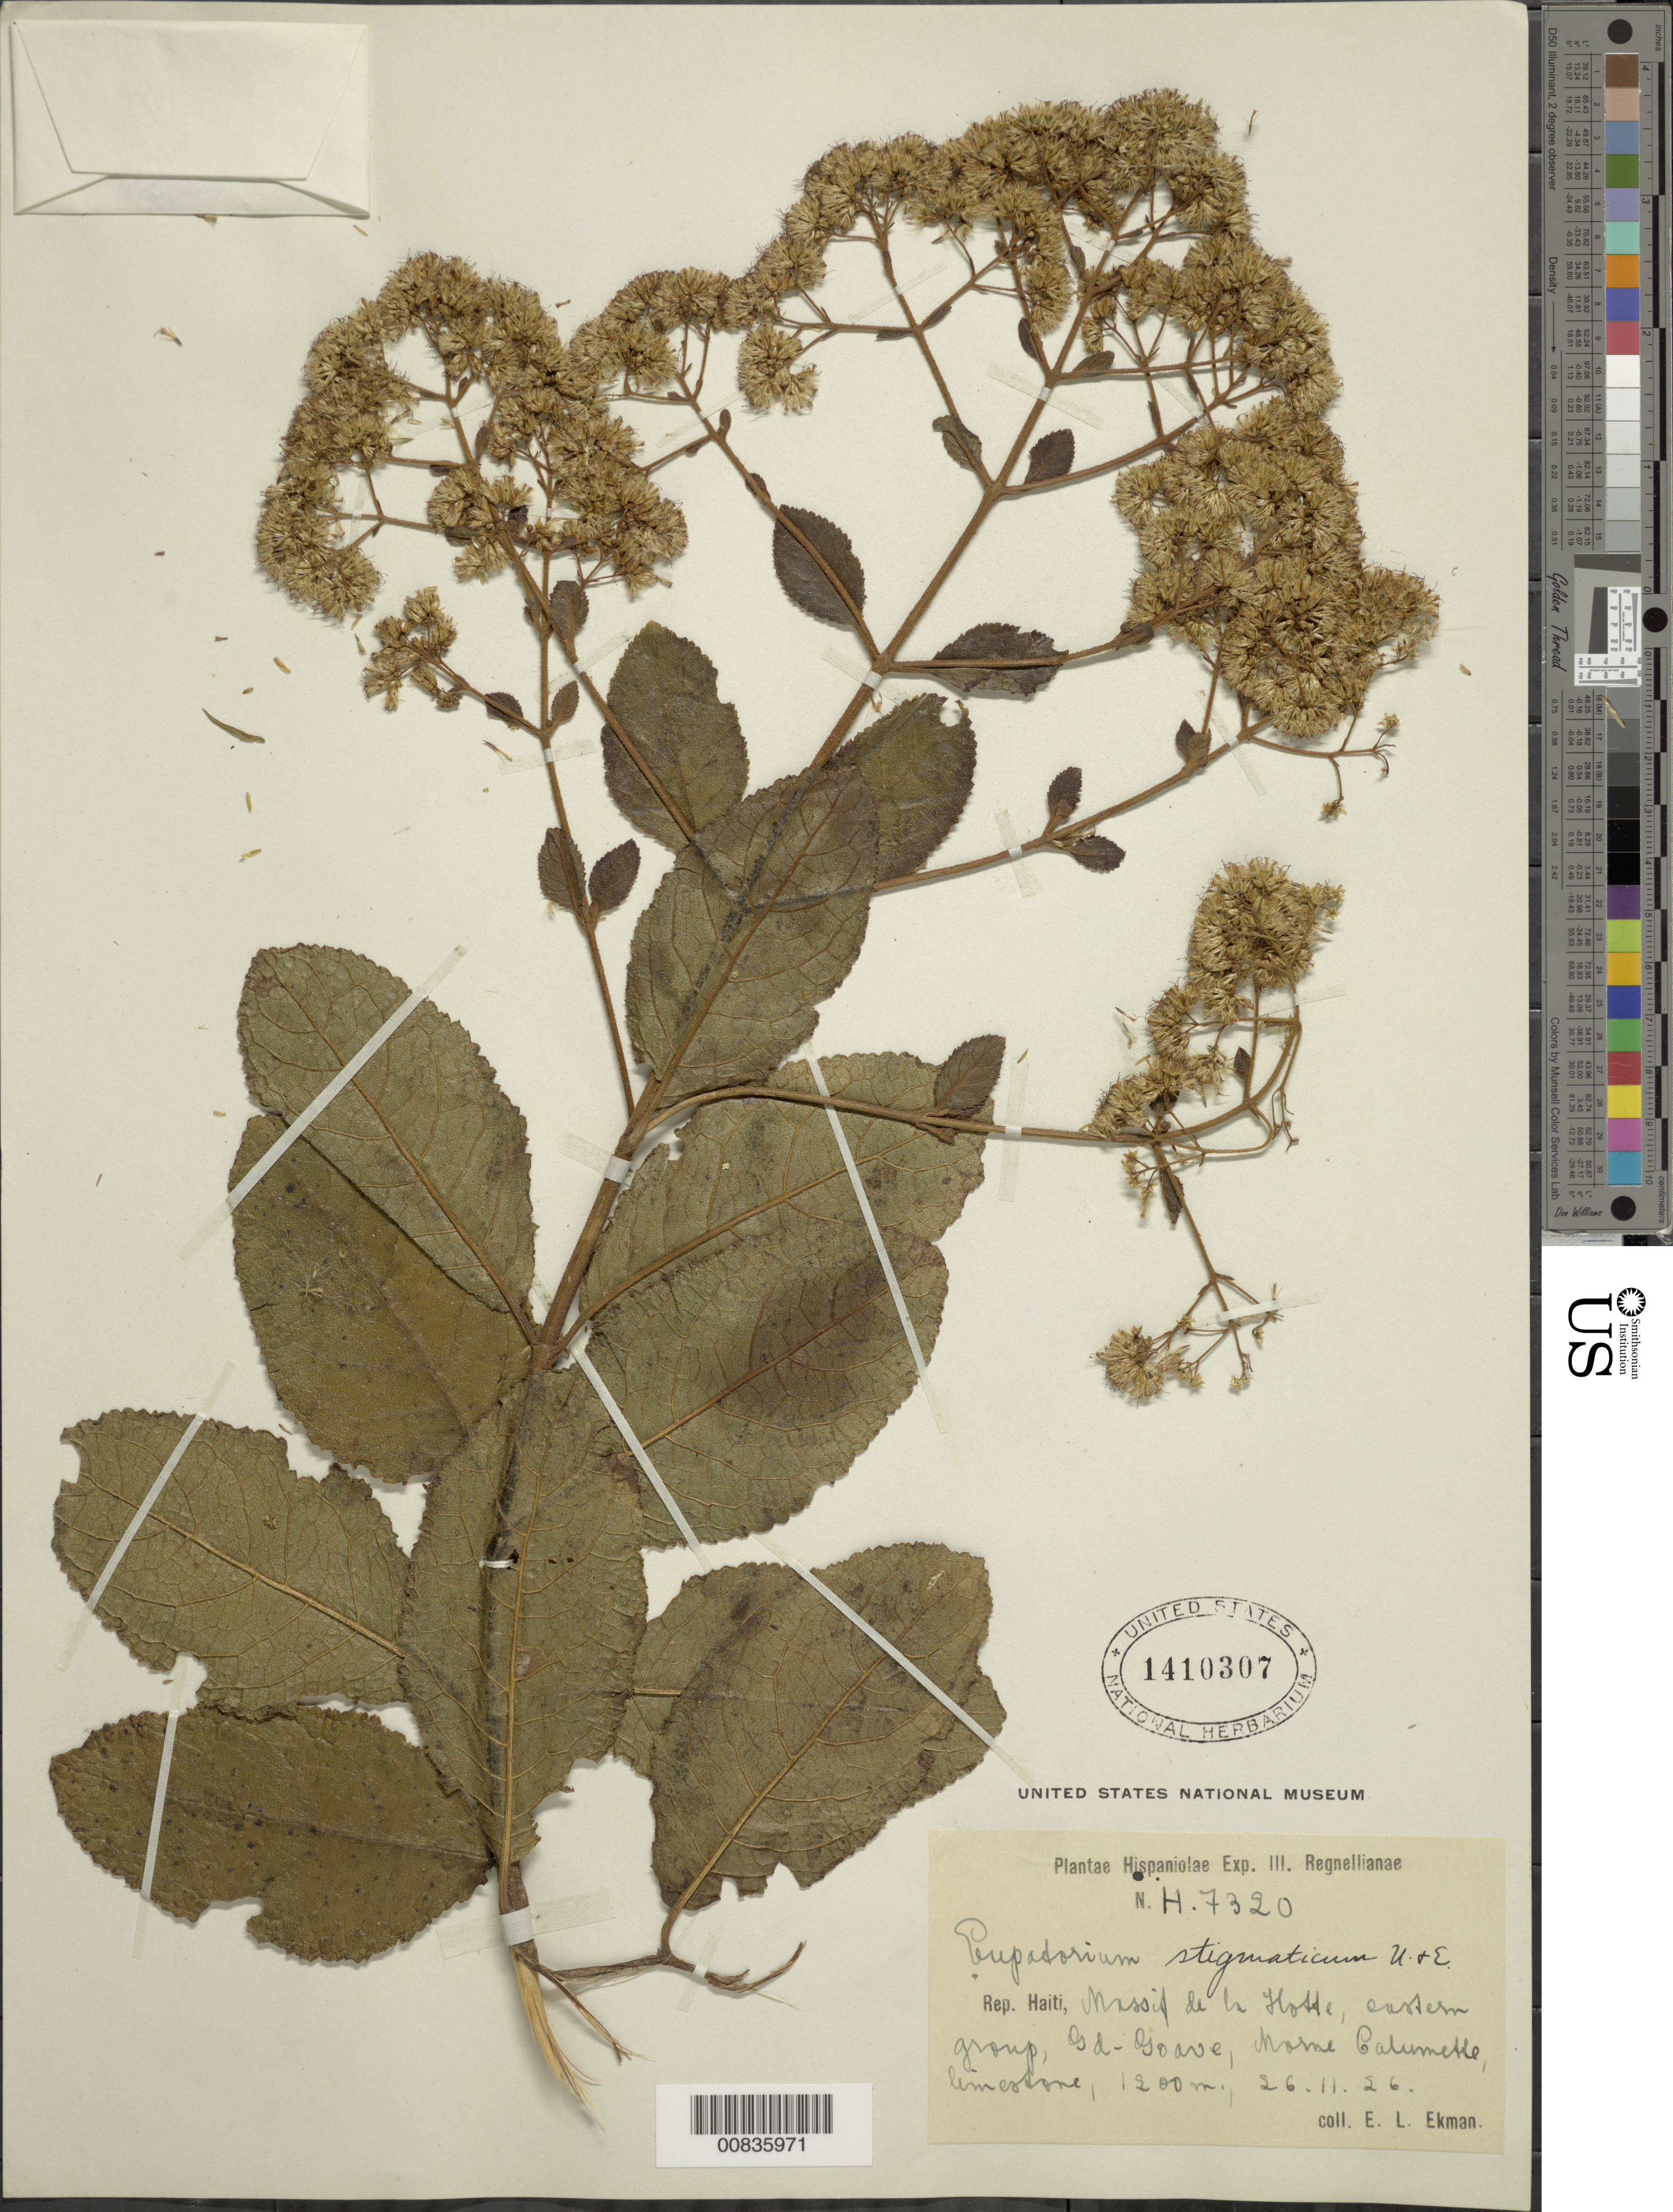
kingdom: Plantae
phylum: Tracheophyta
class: Magnoliopsida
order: Asterales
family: Asteraceae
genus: Critonia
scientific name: Critonia stigmatica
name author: (Urb. & Ekman) R.M. King & H. Rob.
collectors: E. L. Ekman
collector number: H 7320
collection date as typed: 26 Nov 1926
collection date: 1926-11-26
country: Haiti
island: Hispaniola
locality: Massif de la Hotte, eastern group, Gd-Goave, Morne Calumette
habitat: Limestone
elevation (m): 1200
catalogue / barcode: US 1410307